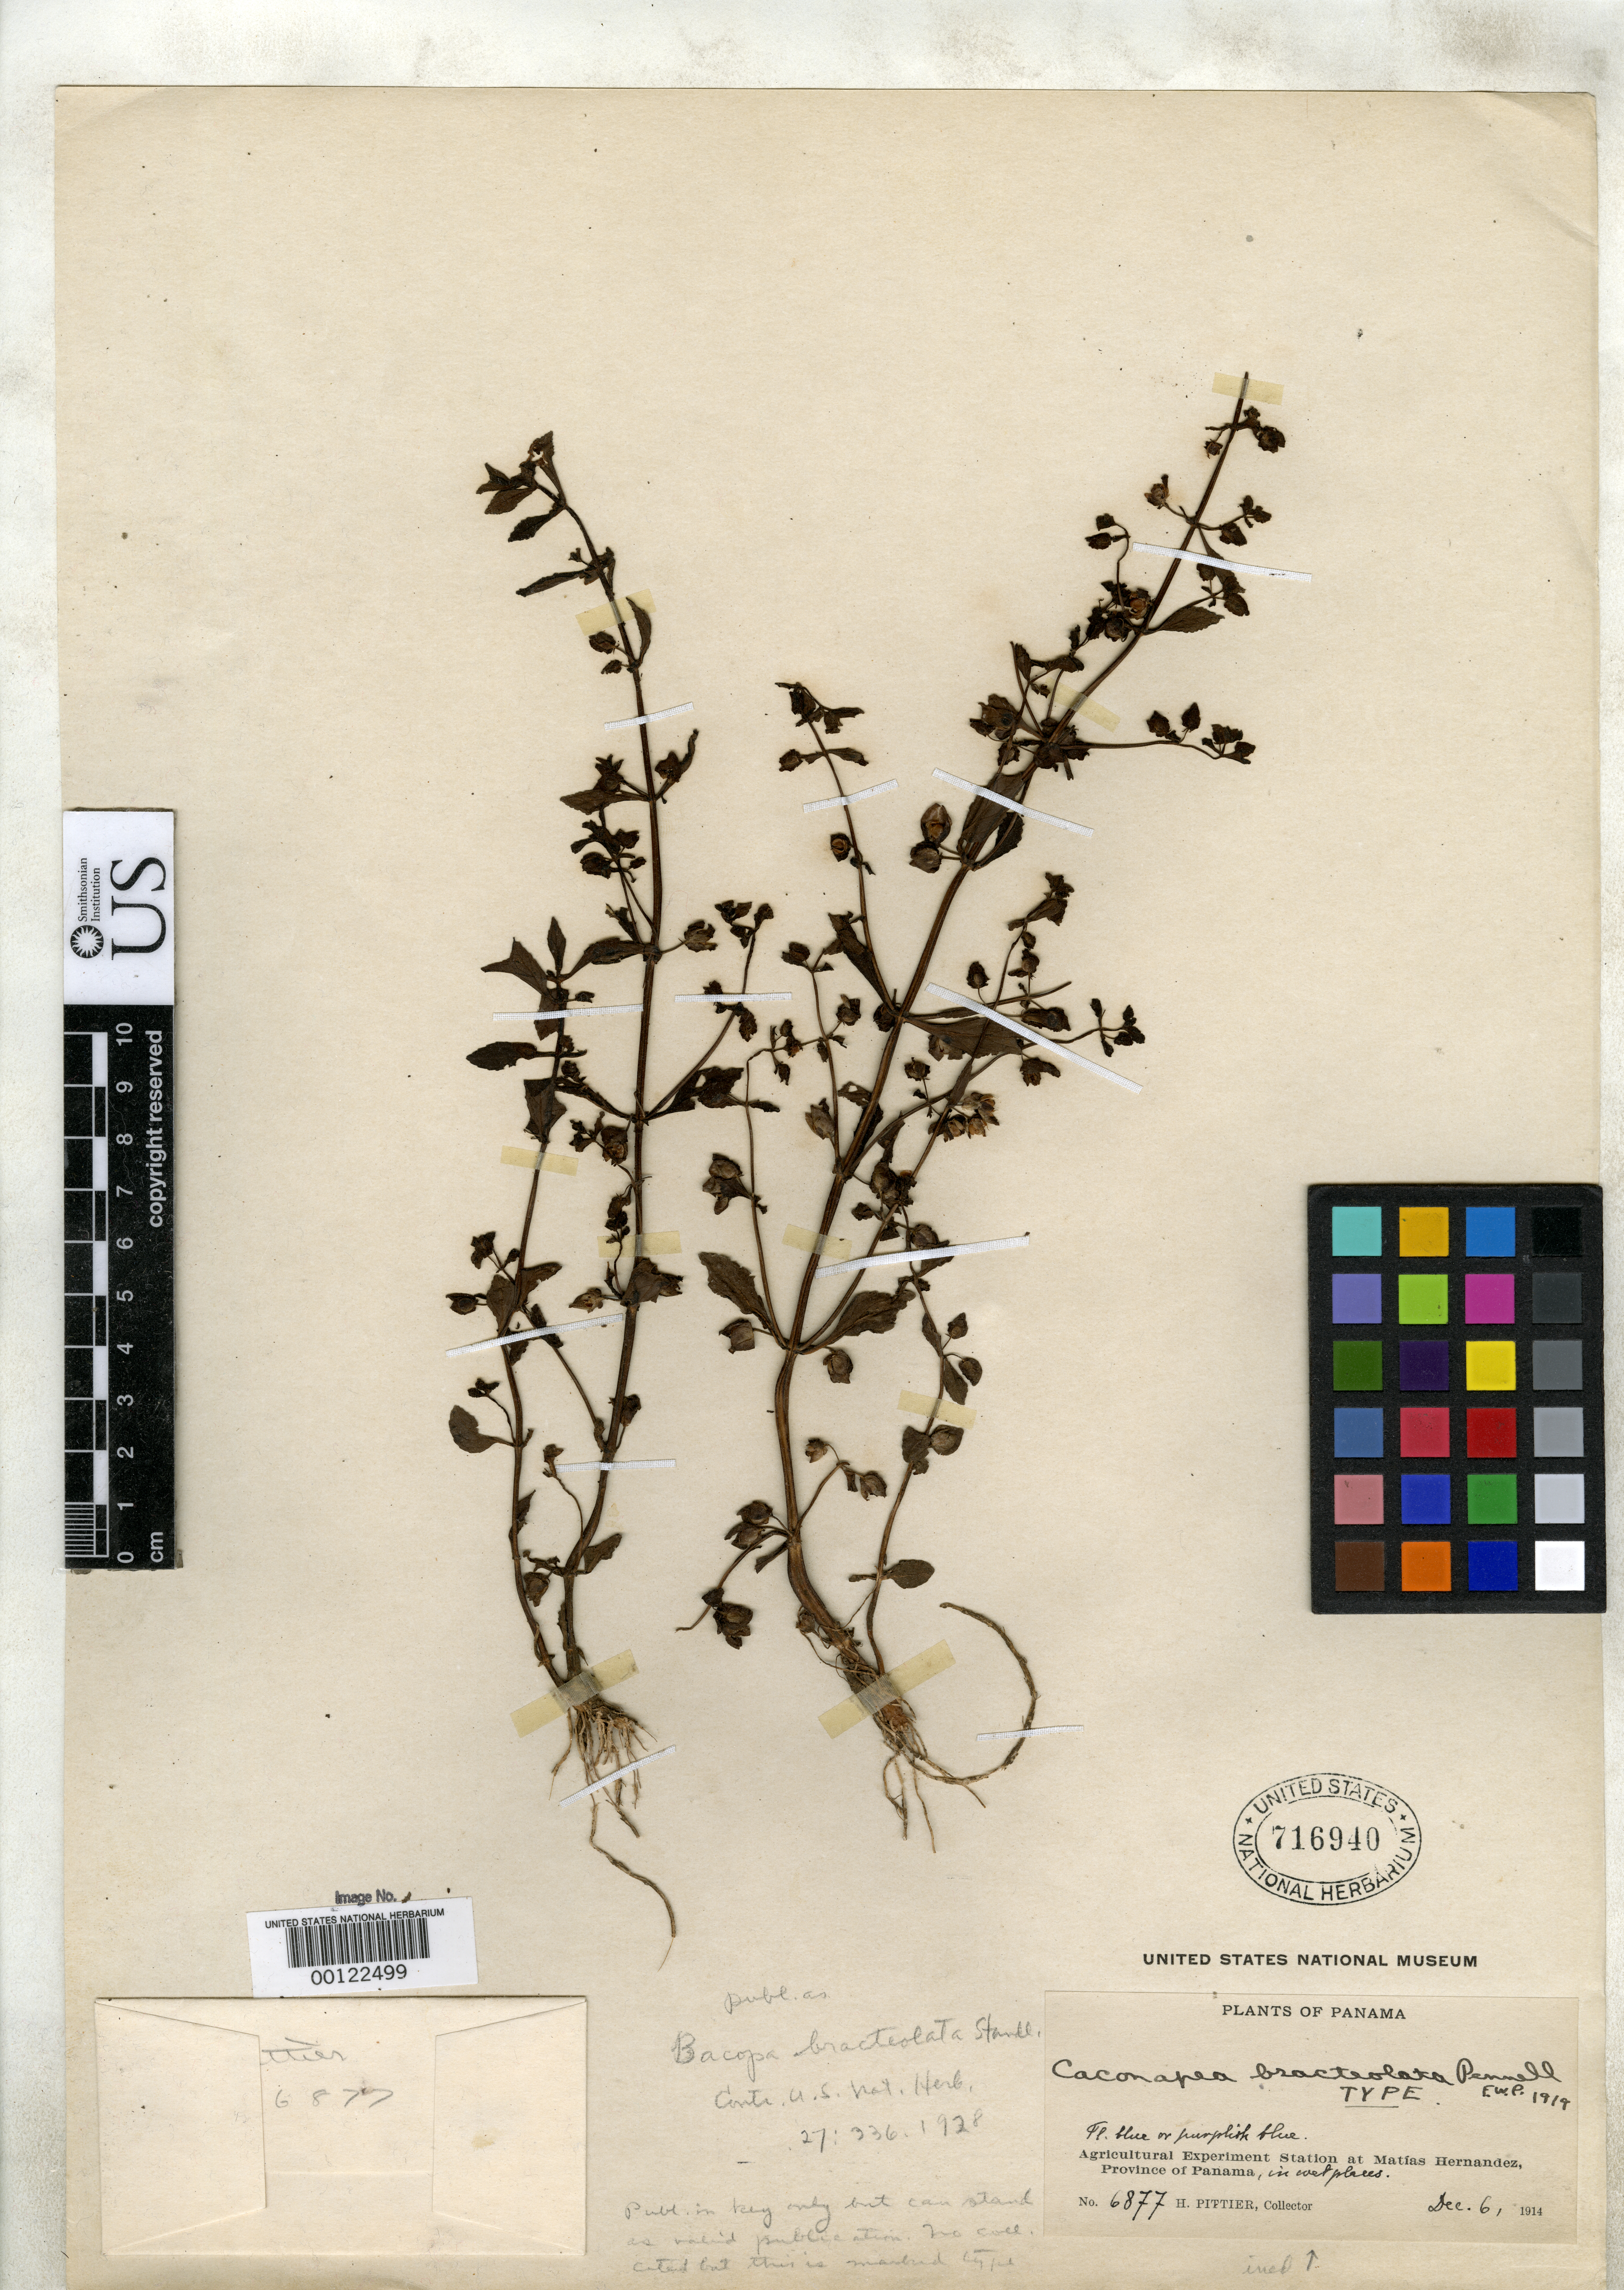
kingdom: Plantae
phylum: Tracheophyta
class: Magnoliopsida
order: Lamiales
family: Plantaginaceae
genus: Bacopa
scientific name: Bacopa bracteolata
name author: Standl.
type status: Holotype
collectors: H. F. Pittier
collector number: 6877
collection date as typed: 06 Dec 1914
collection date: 1914-12-06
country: Panama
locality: Matias Hernandez.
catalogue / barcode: US 716940